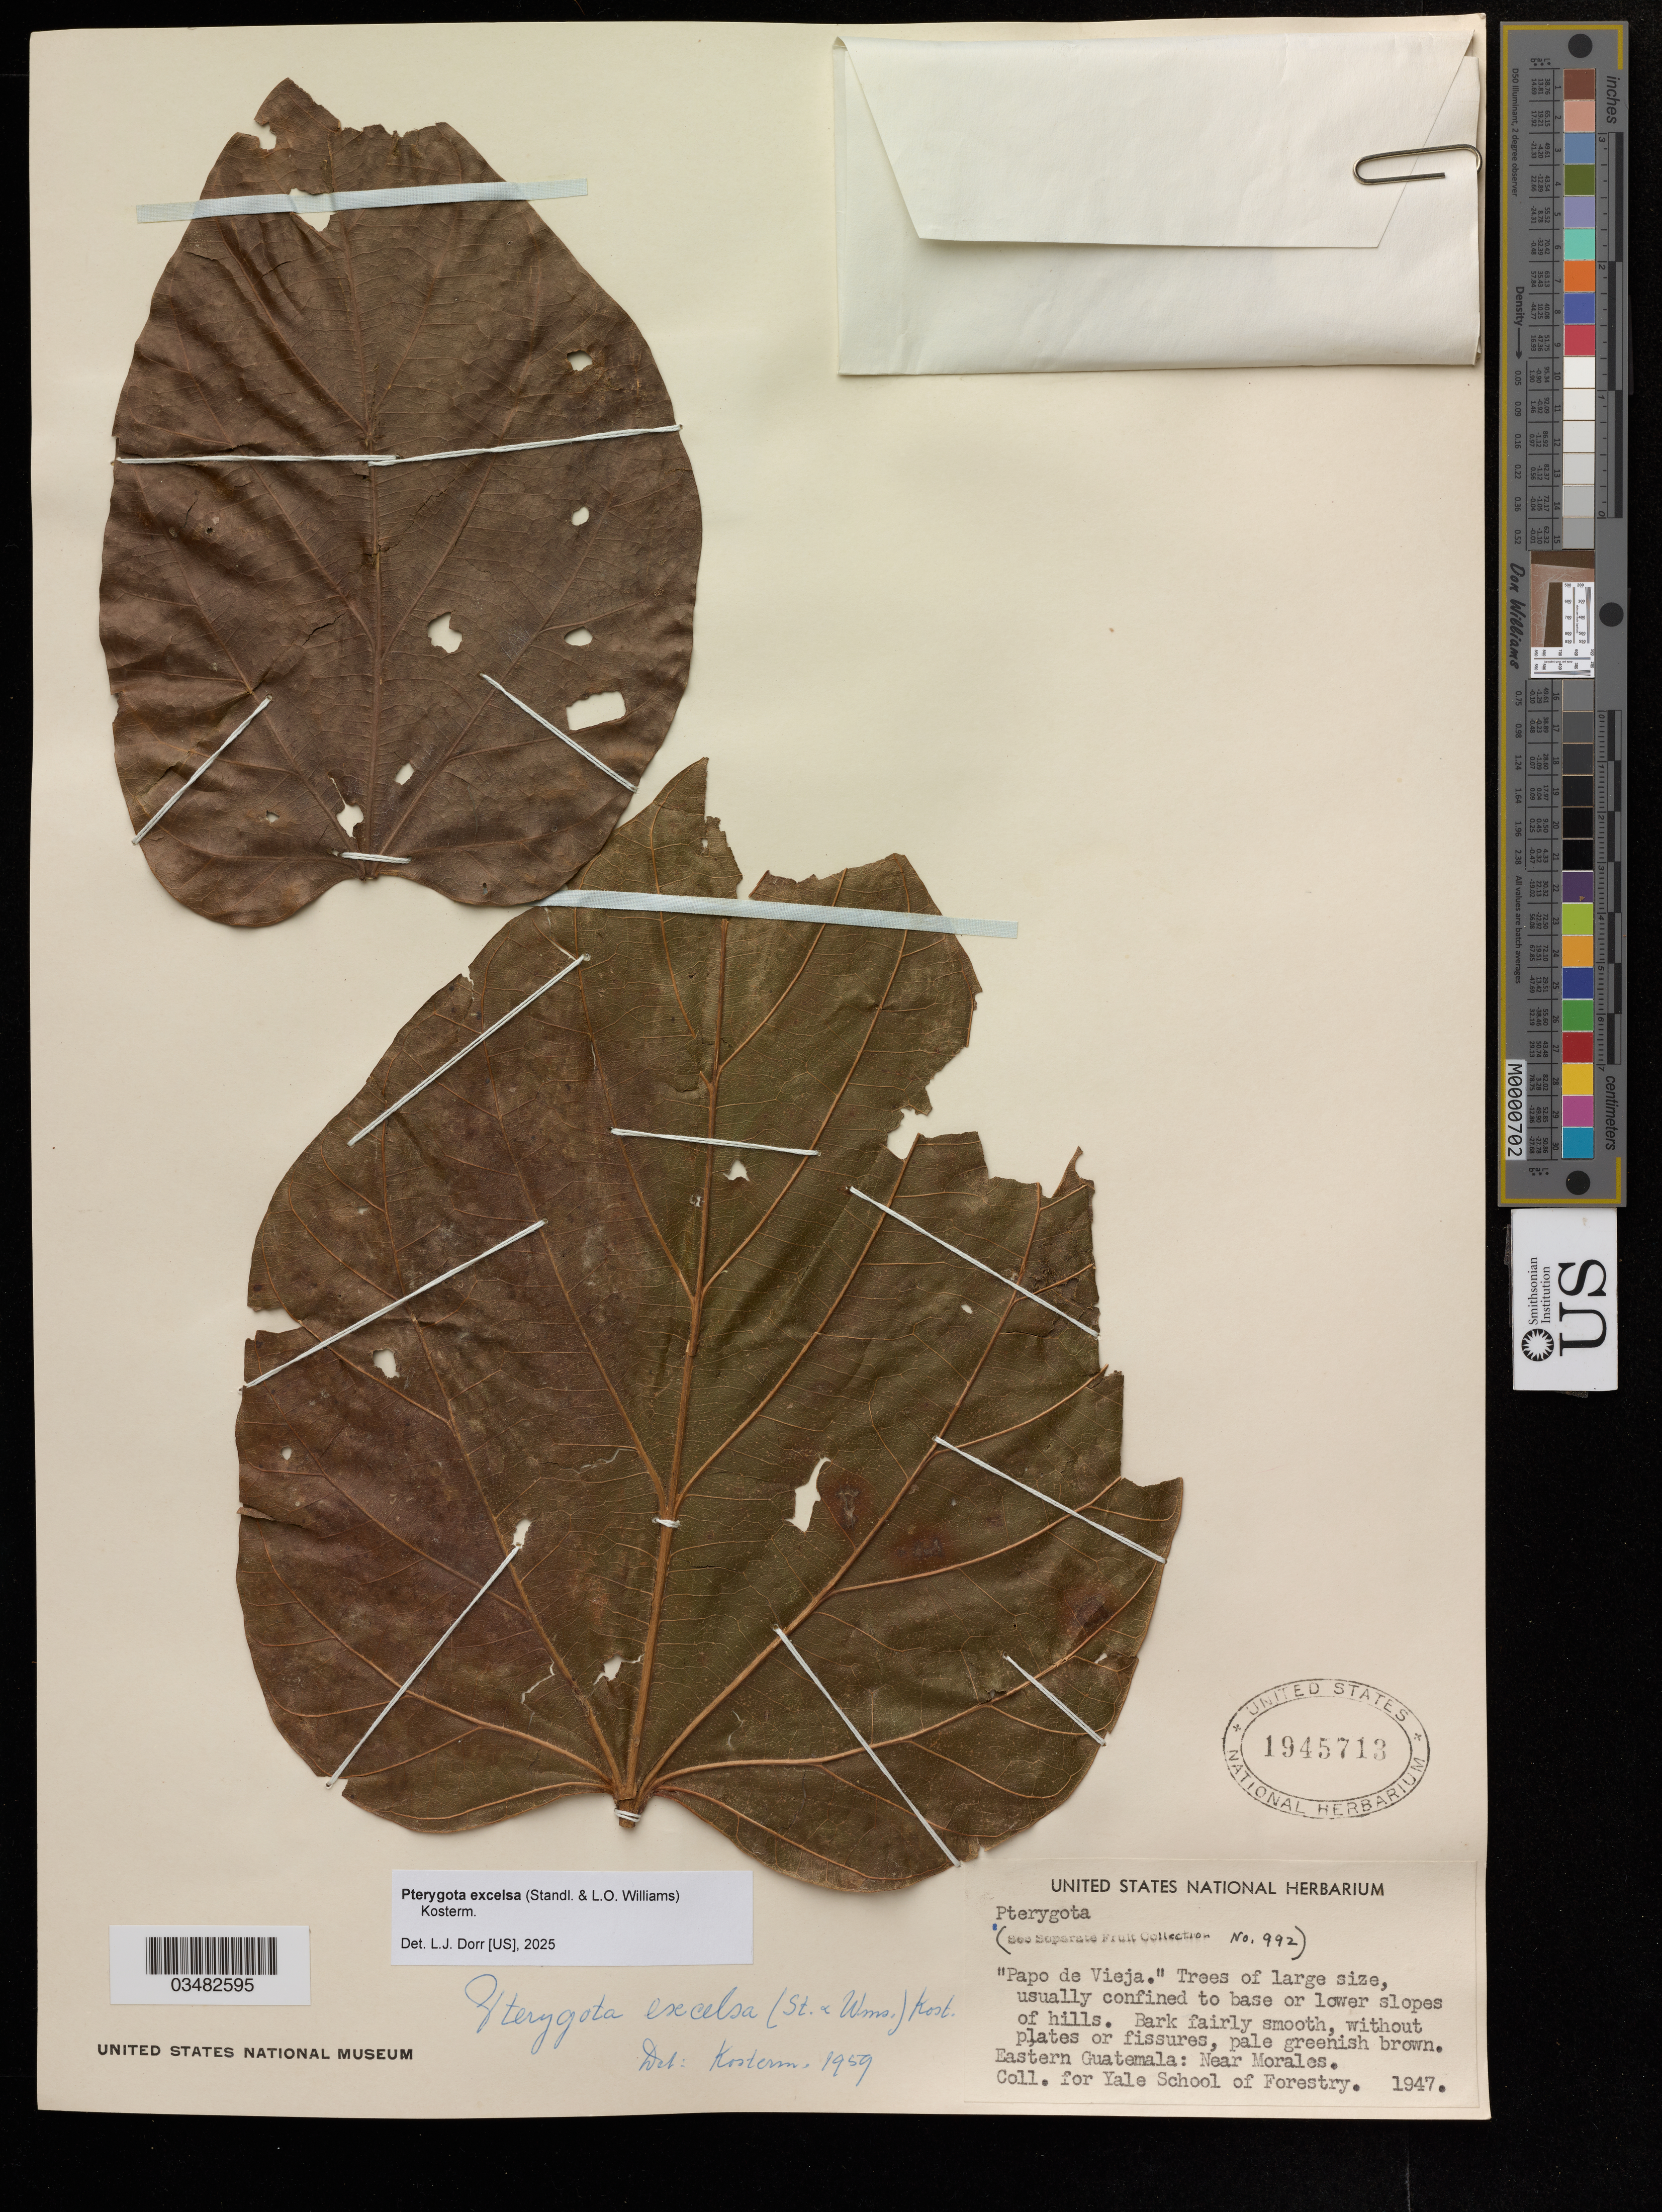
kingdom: Plantae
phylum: Tracheophyta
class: Magnoliopsida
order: Malvales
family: Malvaceae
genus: Pterygota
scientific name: Pterygota excelsa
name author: (Standl. & L.O. Williams) Kosterm.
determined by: Dorr, L. J., (BOT), Smithsonian Institution - National Museum of Natural History (UNITED STATES)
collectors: Yale School of Forestry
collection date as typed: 1947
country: Guatemala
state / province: Izabal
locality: "Papo de Vieja" Eastern Guatemala, near Morales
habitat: confined to base or lower slopes of hills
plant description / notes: SEE FRUIT COLLECTION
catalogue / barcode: US 1945713